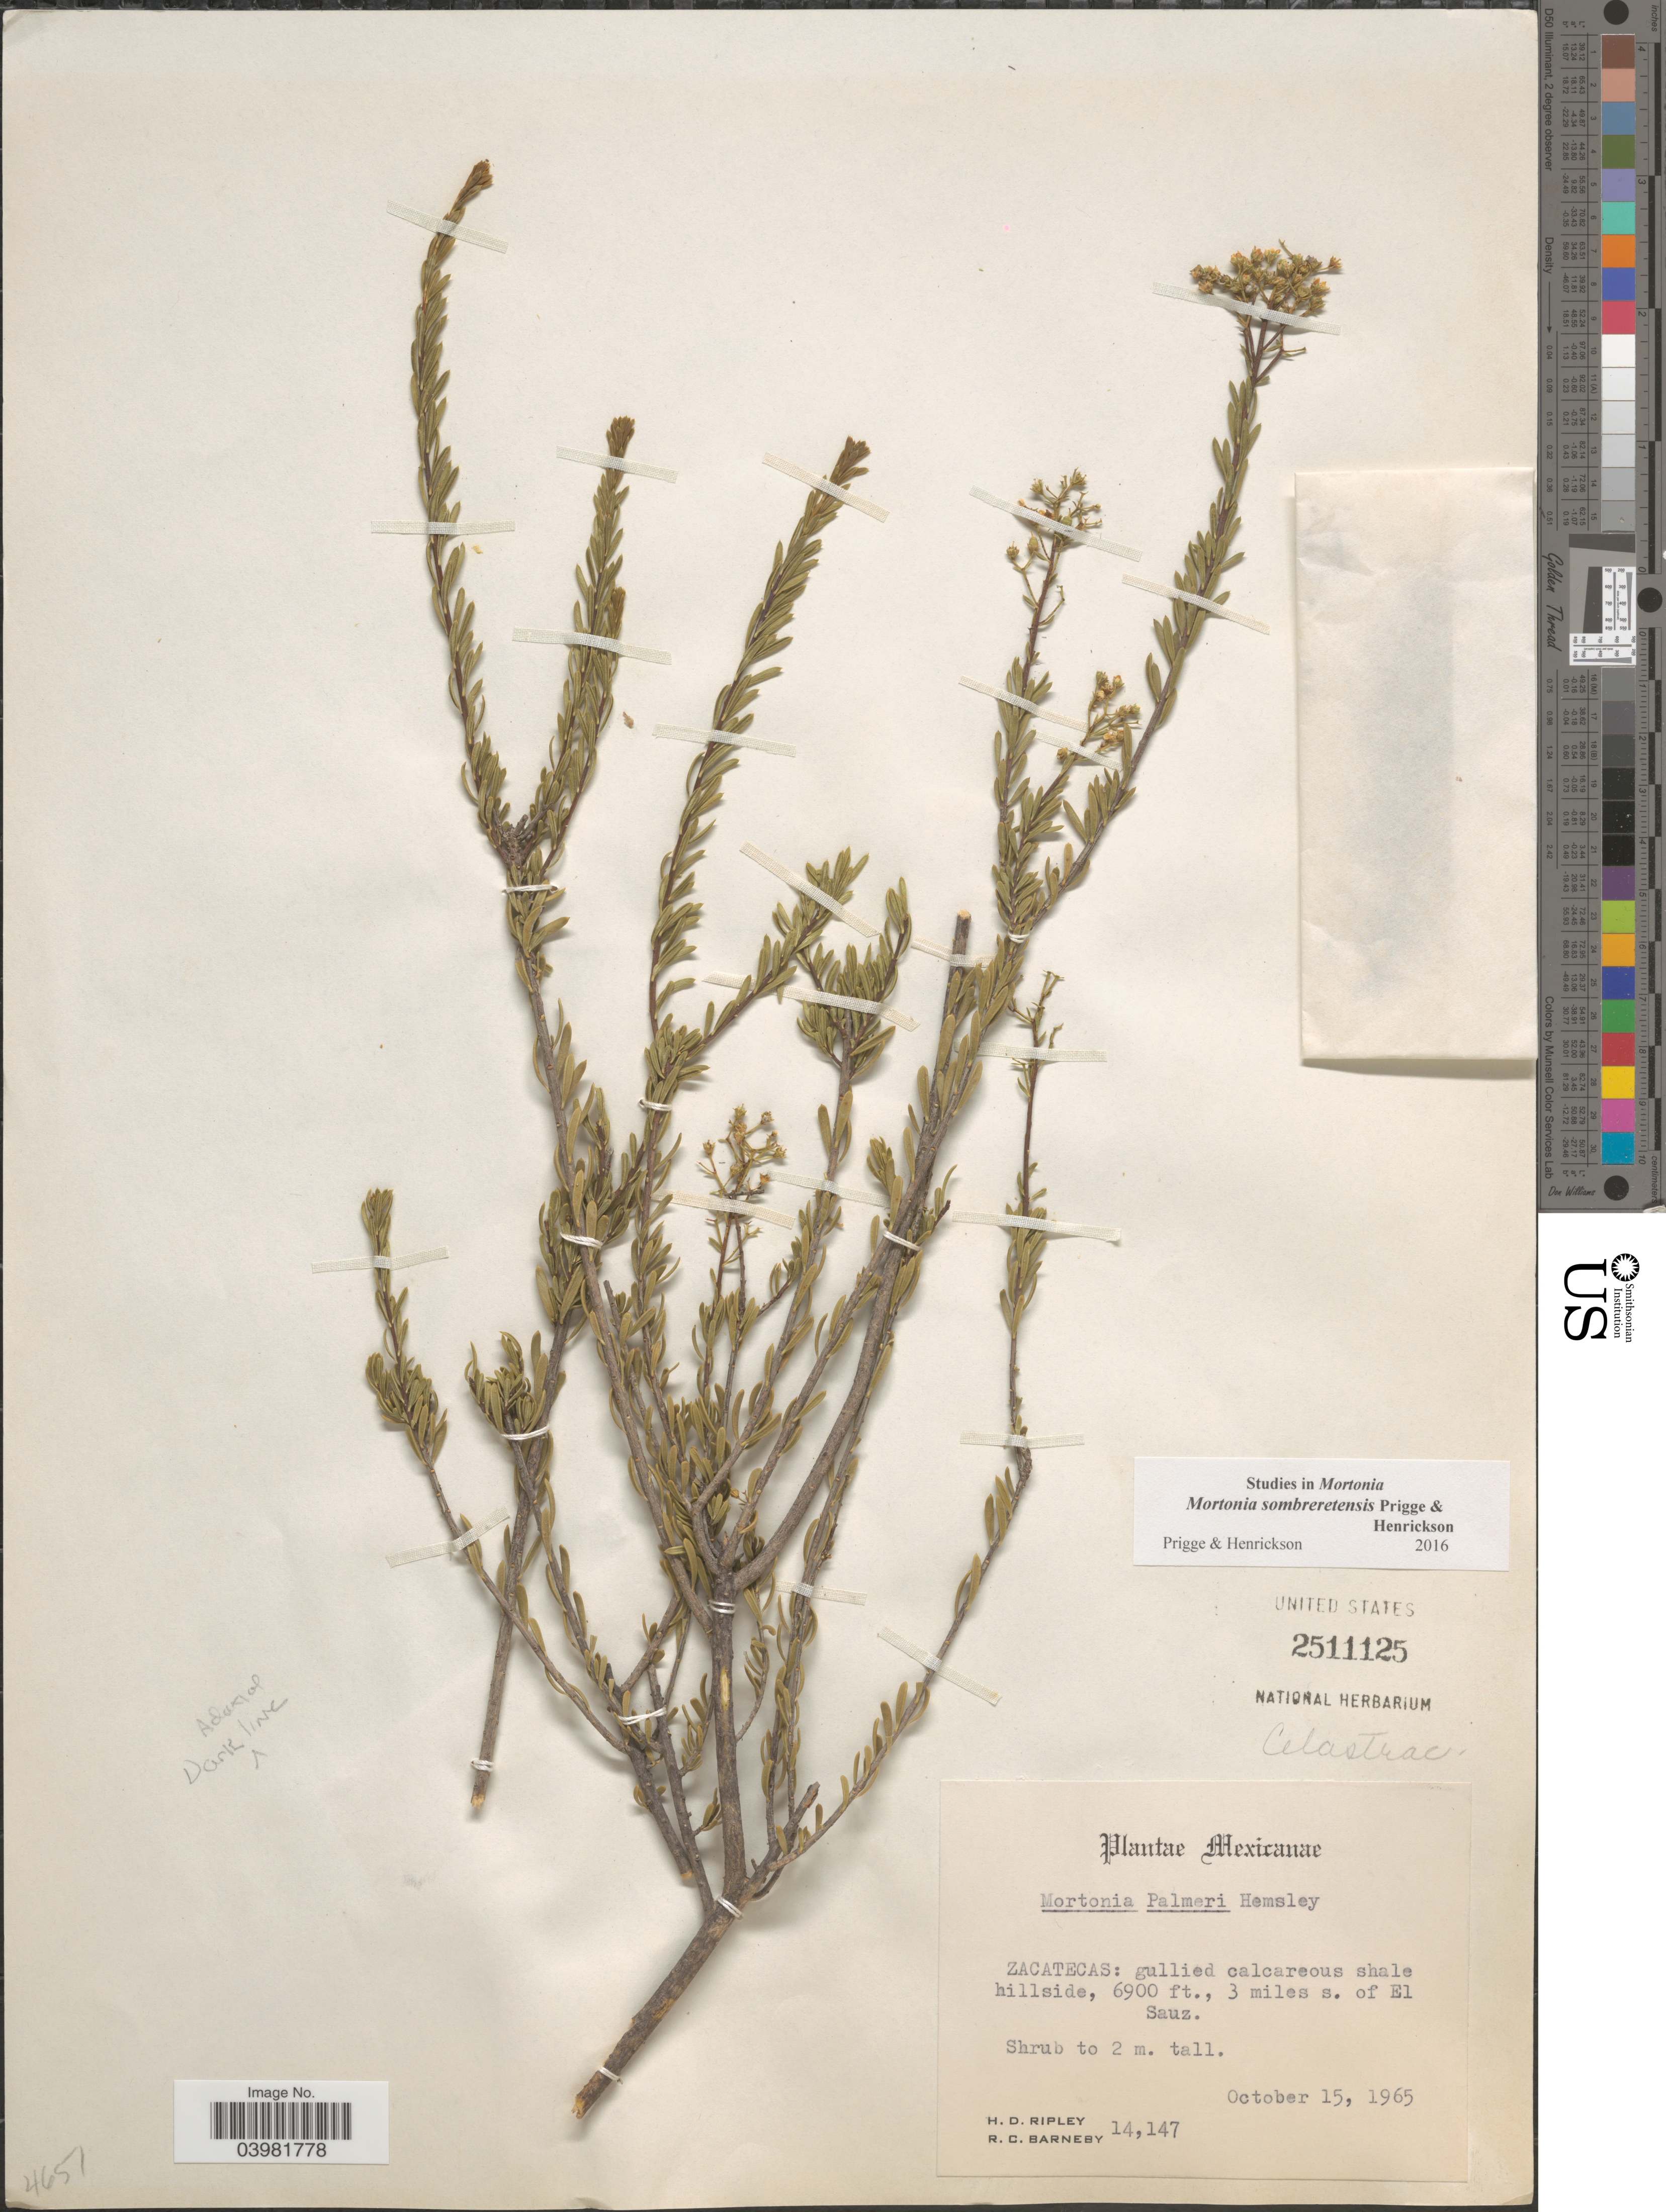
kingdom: Plantae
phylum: Tracheophyta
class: Magnoliopsida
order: Celastrales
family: Celastraceae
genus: Mortonia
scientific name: Mortonia palmeri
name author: Hemsl.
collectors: H. Ripley & R. C. Barneby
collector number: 14147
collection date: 1965-10-15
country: Mexico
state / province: Zacatecas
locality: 3 miles s. of El Sauz.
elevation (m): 2103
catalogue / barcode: US 2511125